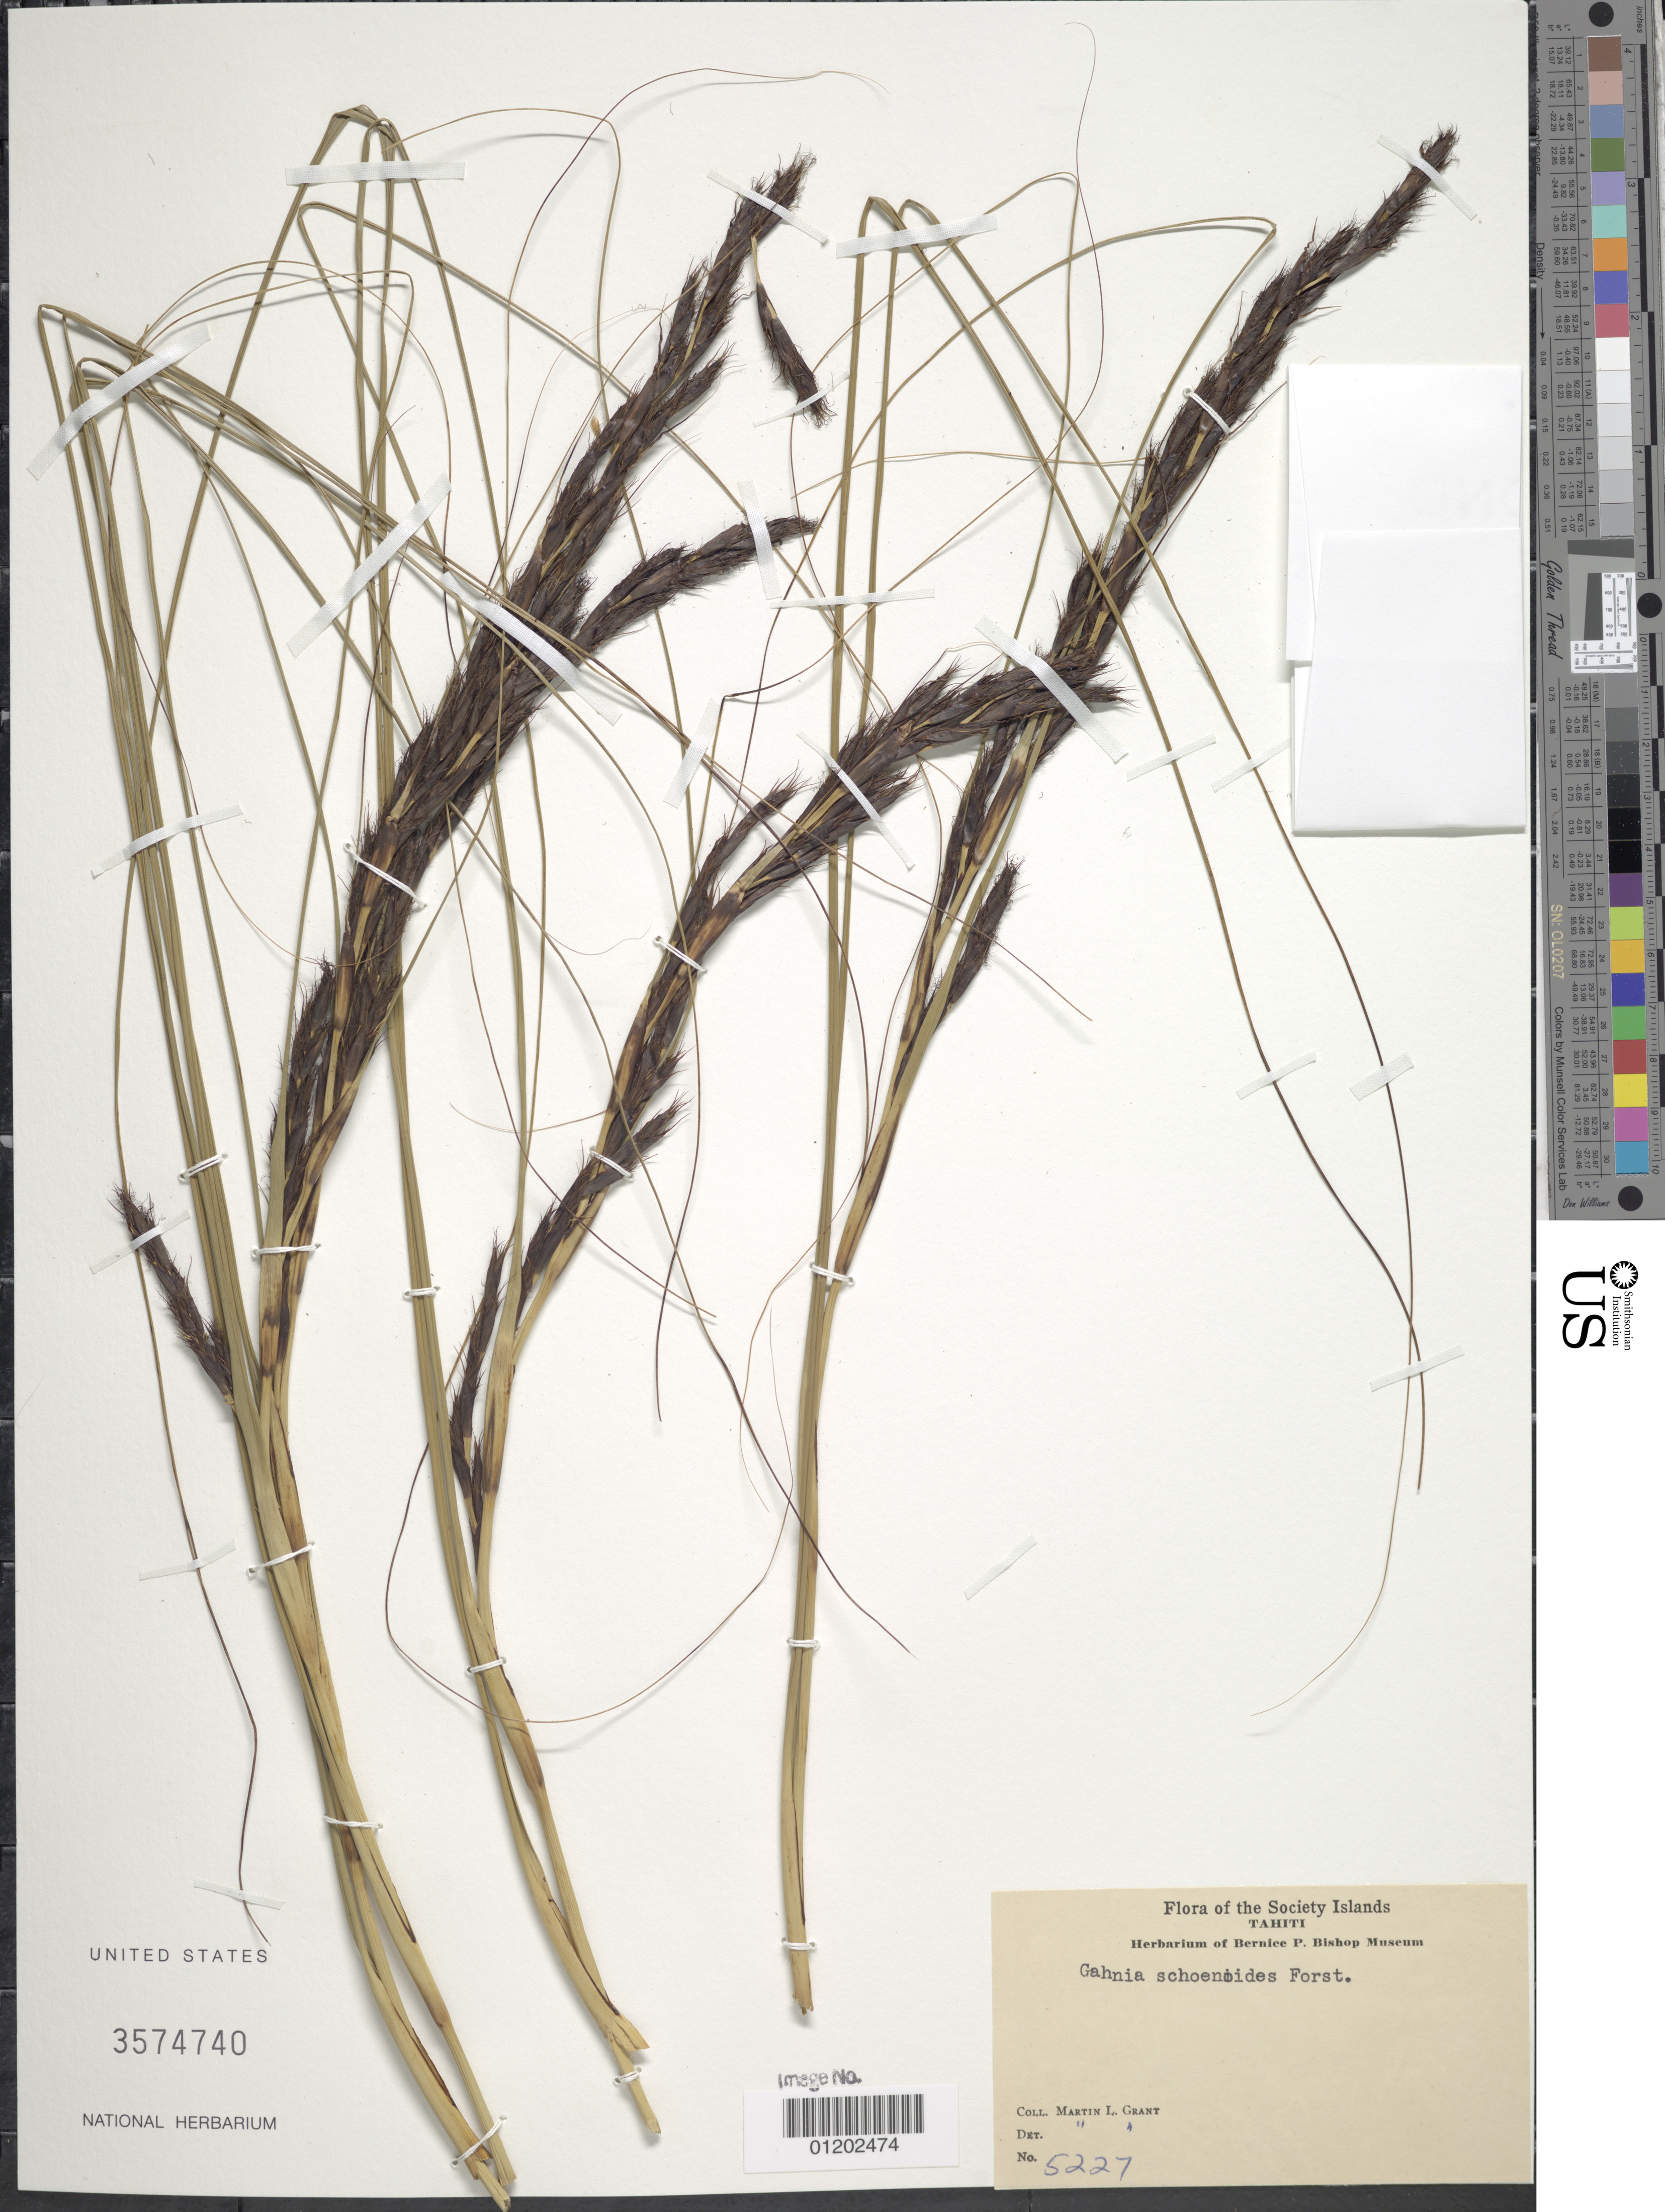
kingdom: Plantae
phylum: Tracheophyta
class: Liliopsida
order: Poales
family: Cyperaceae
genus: Gahnia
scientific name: Gahnia schoenoides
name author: G. Forst.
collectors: M. L. Grant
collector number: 5227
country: French Polynesia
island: Tahiti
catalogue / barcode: US 3574740